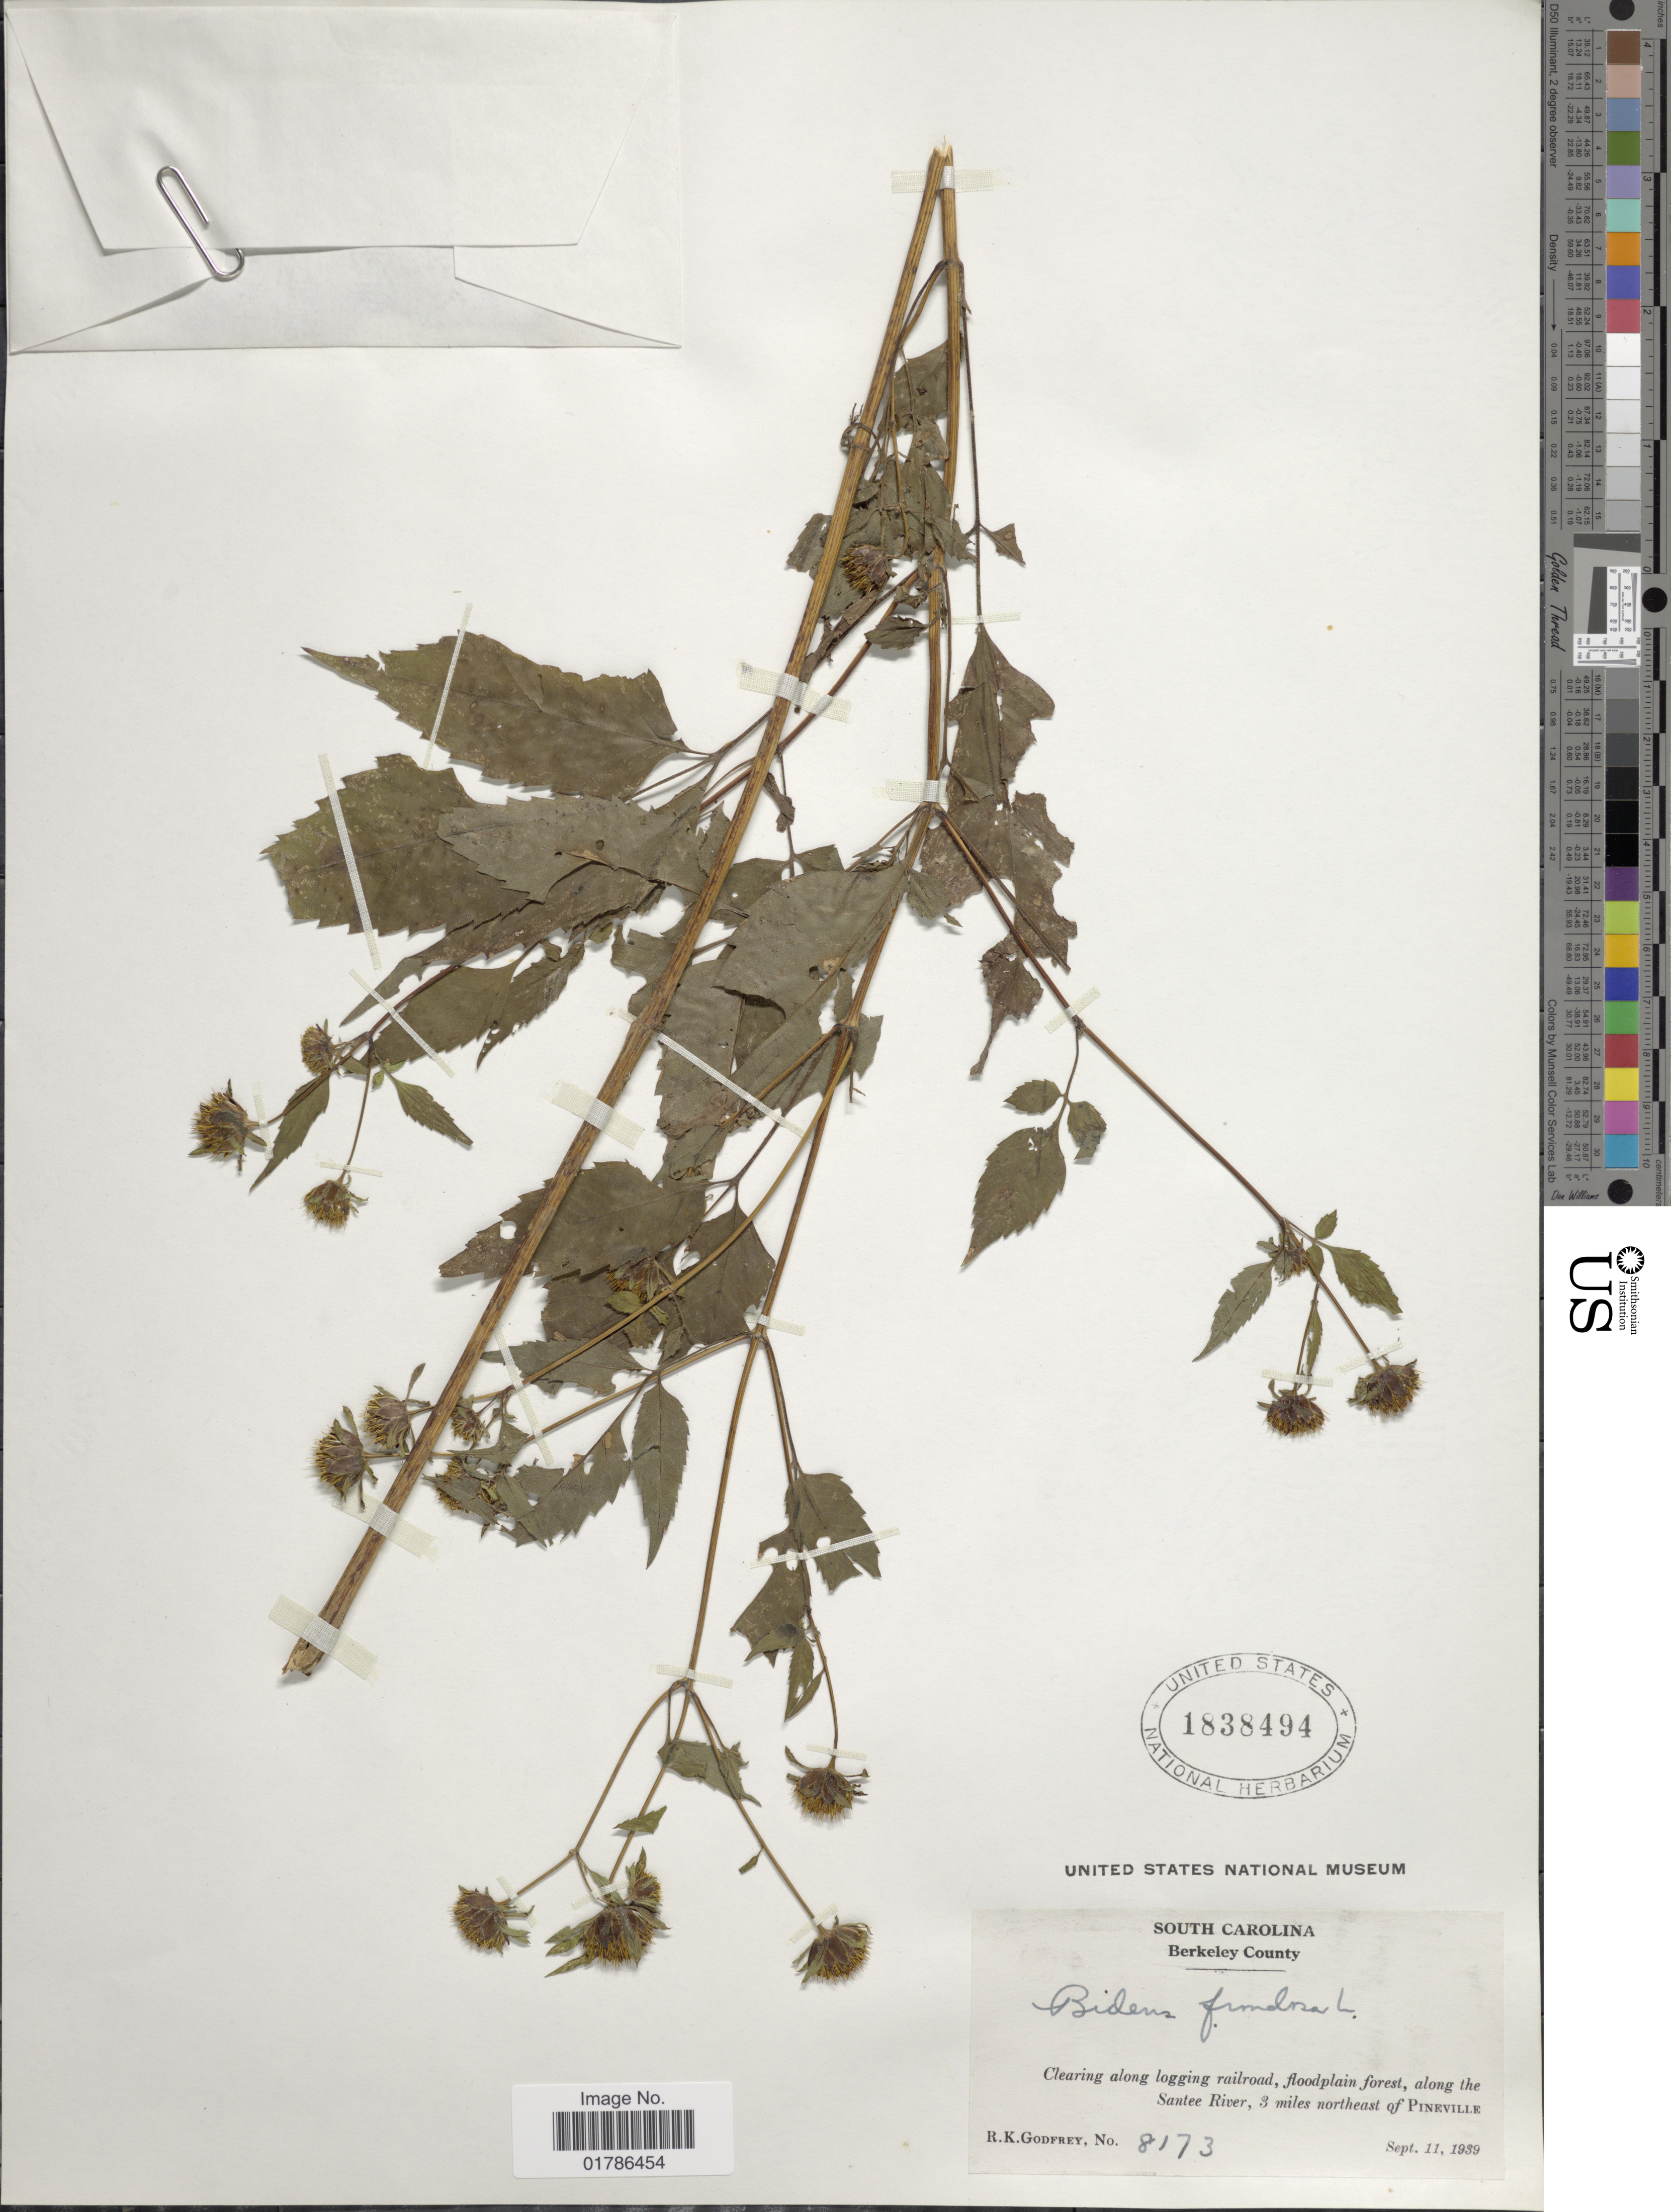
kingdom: Plantae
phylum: Tracheophyta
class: Magnoliopsida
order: Asterales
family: Asteraceae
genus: Bidens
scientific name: Bidens frondosa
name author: L.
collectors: R. K. Godfrey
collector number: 8173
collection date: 1939-09-11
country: United States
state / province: South Carolina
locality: Berkeley County, Along the Santee River, 3 miles northeast of Pineville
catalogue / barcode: US 1838494